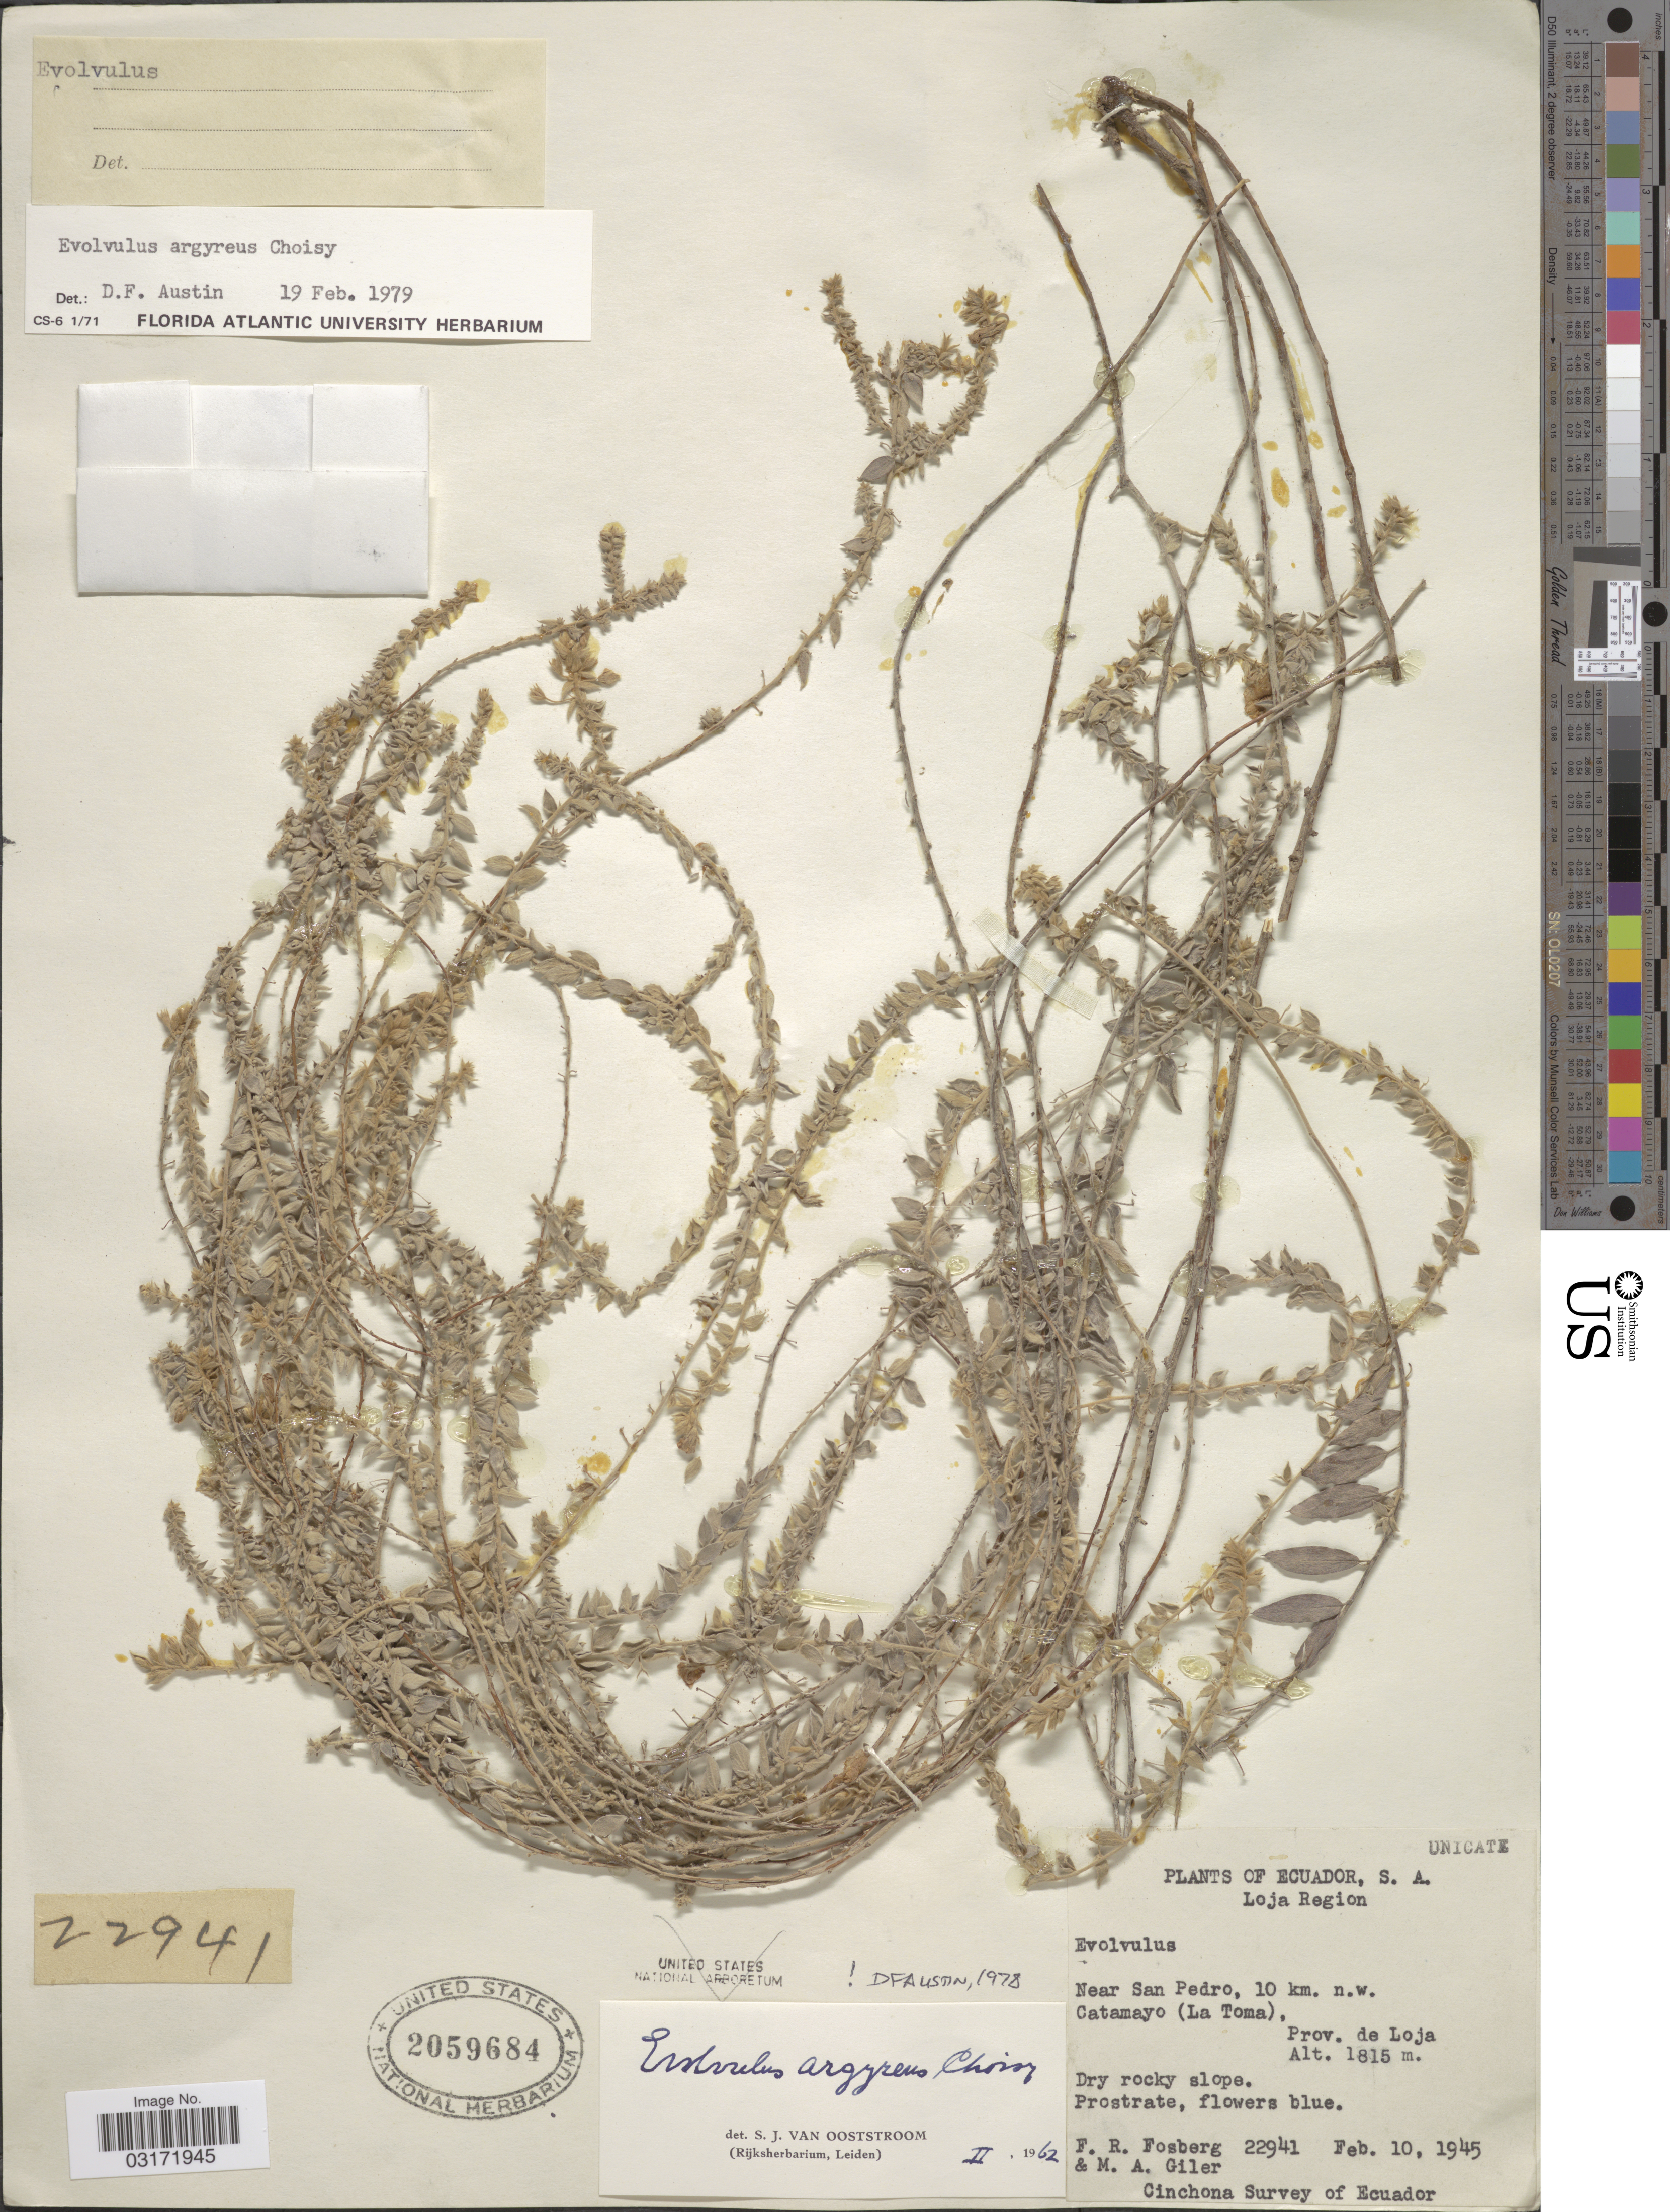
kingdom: Plantae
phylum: Tracheophyta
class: Magnoliopsida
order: Solanales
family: Convolvulaceae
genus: Evolvulus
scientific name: Evolvulus argyreus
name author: Choisy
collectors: F. R. Fosberg & M. Giler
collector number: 22941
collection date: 1945-02-10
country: Ecuador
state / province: Loja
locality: Loja Region, Near San Pedro, 10 km. n.w. Catamayo (La Toma), Prov. de Loja.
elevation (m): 1815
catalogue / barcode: US 2059684